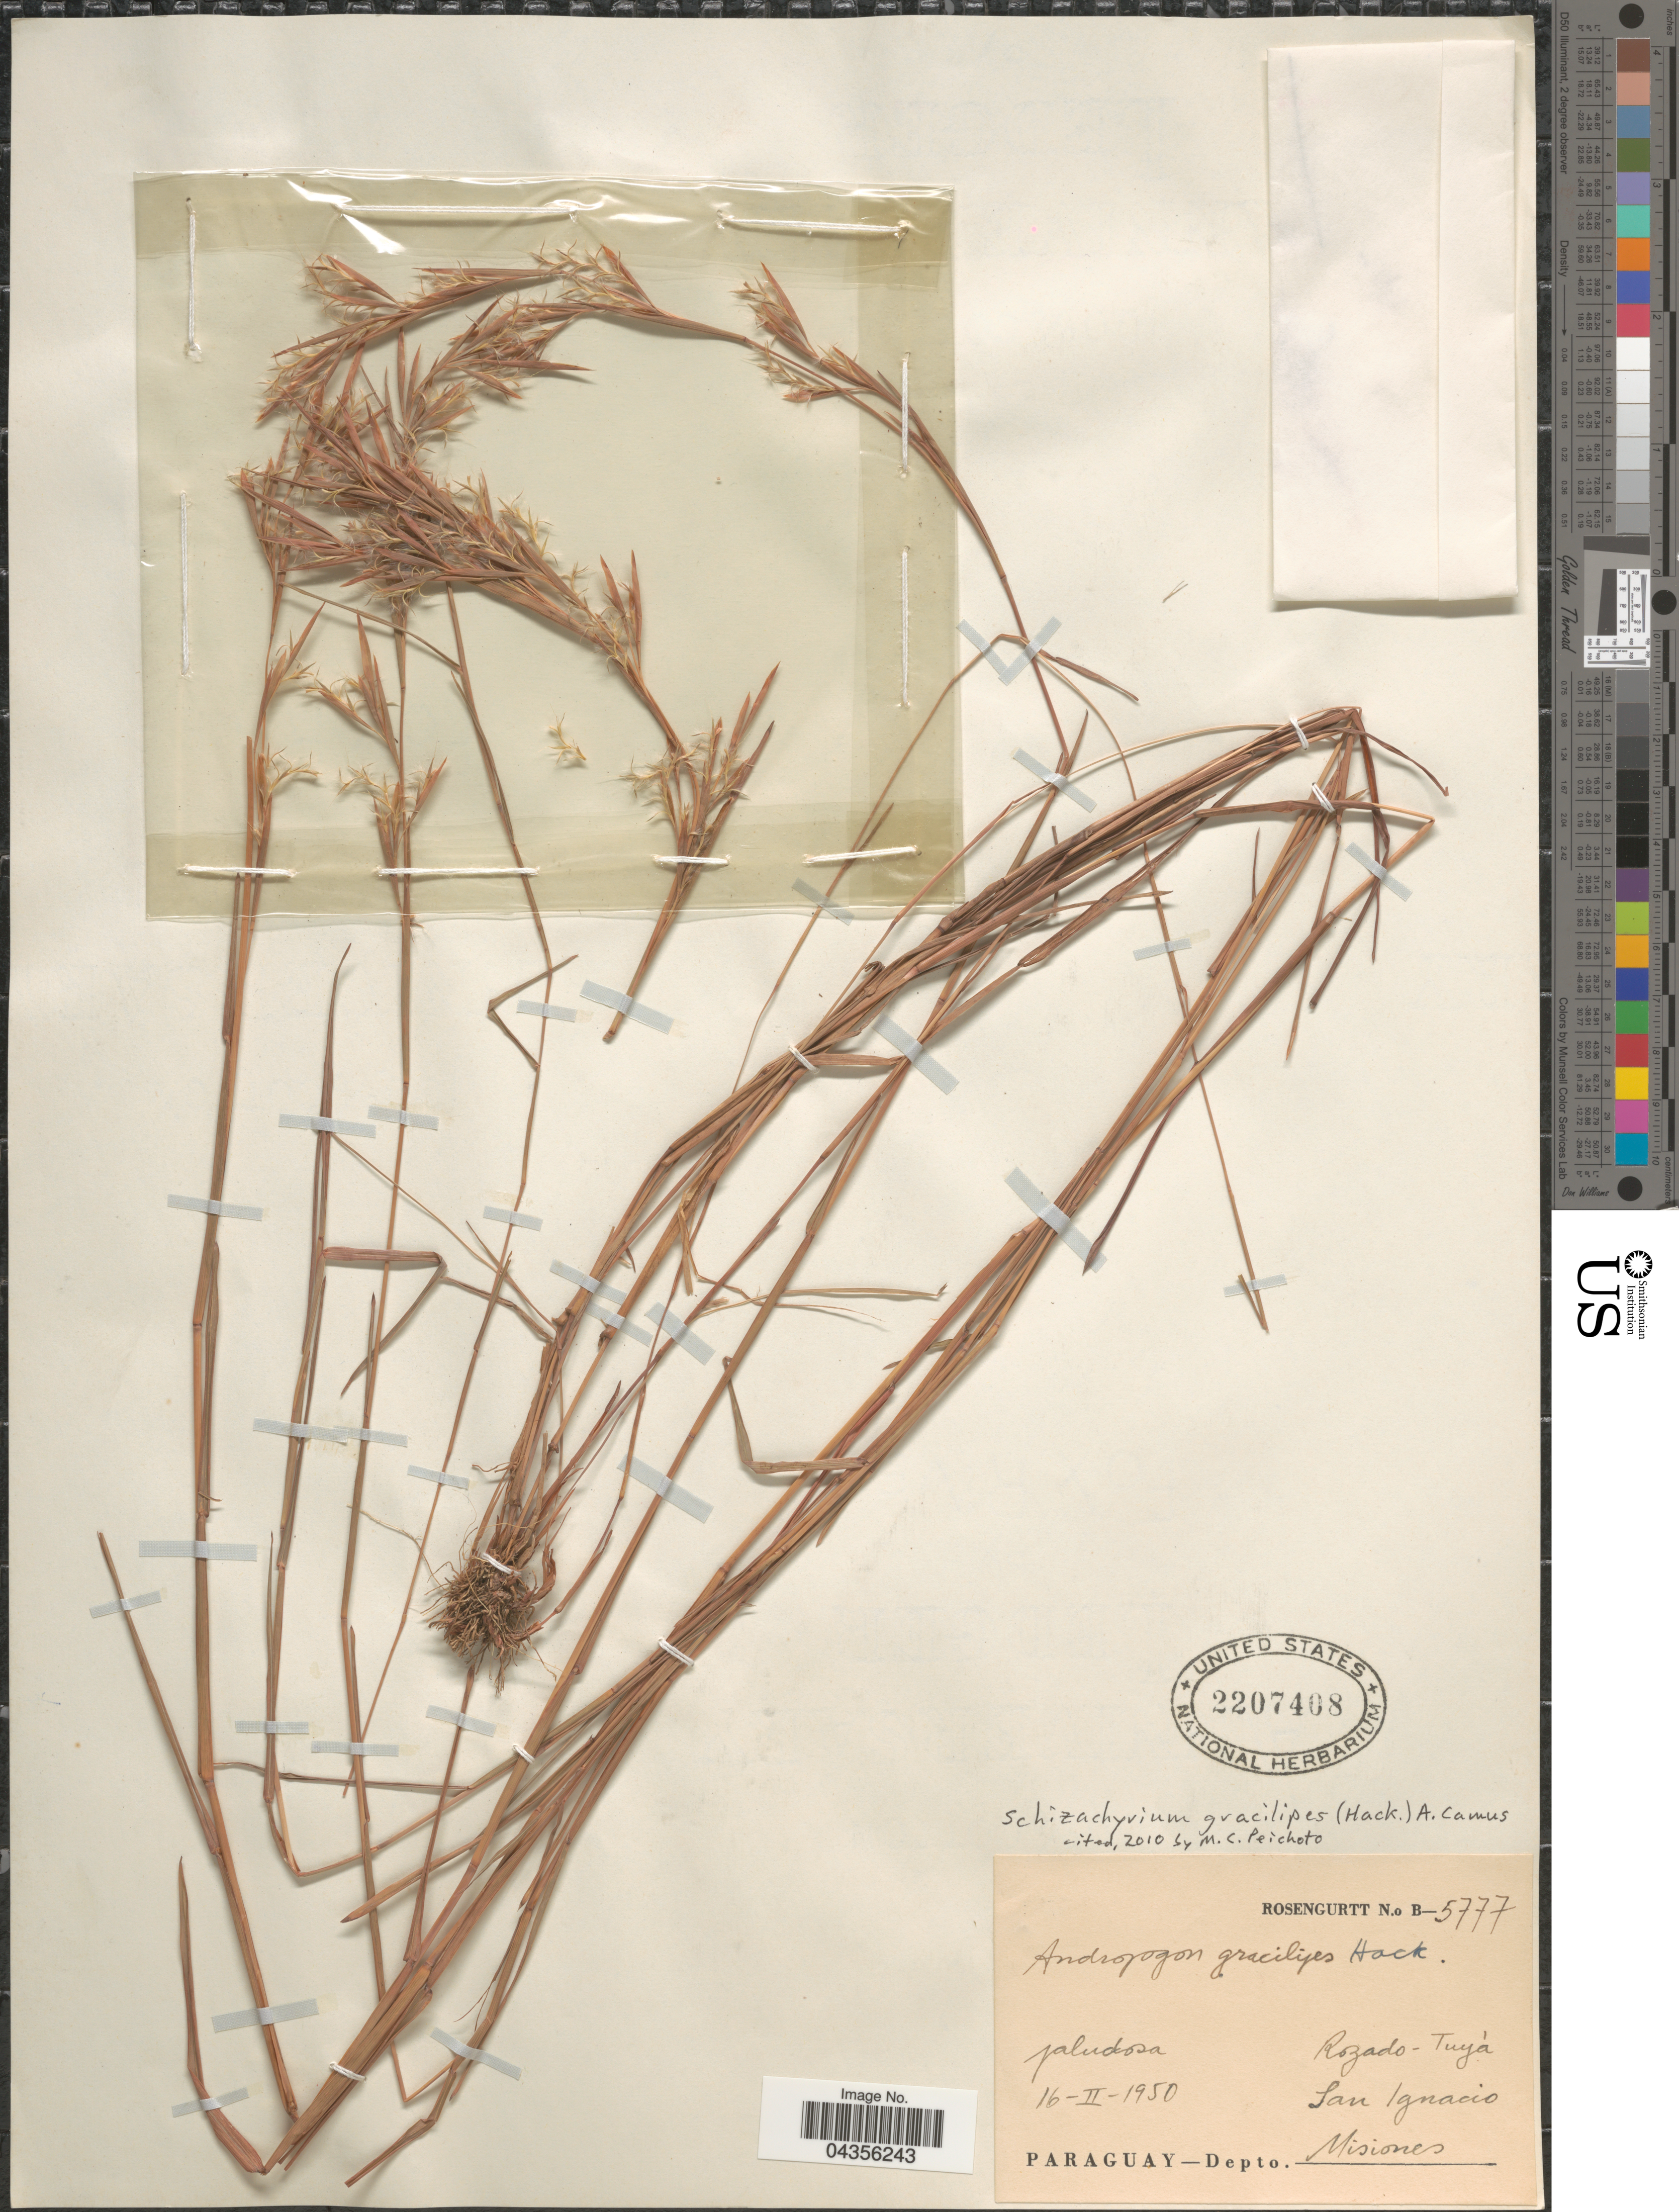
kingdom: Plantae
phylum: Tracheophyta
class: Liliopsida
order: Poales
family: Poaceae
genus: Schizachyrium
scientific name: Schizachyrium gracilipes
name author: (Hack.) A. Camus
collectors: Rosengurtt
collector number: B-5777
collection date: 1950-02-16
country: Paraguay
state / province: Misiones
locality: Paludosa. Rozado-Tuyá. San Ignacio. Depto. Misiones.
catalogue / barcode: US 2207408